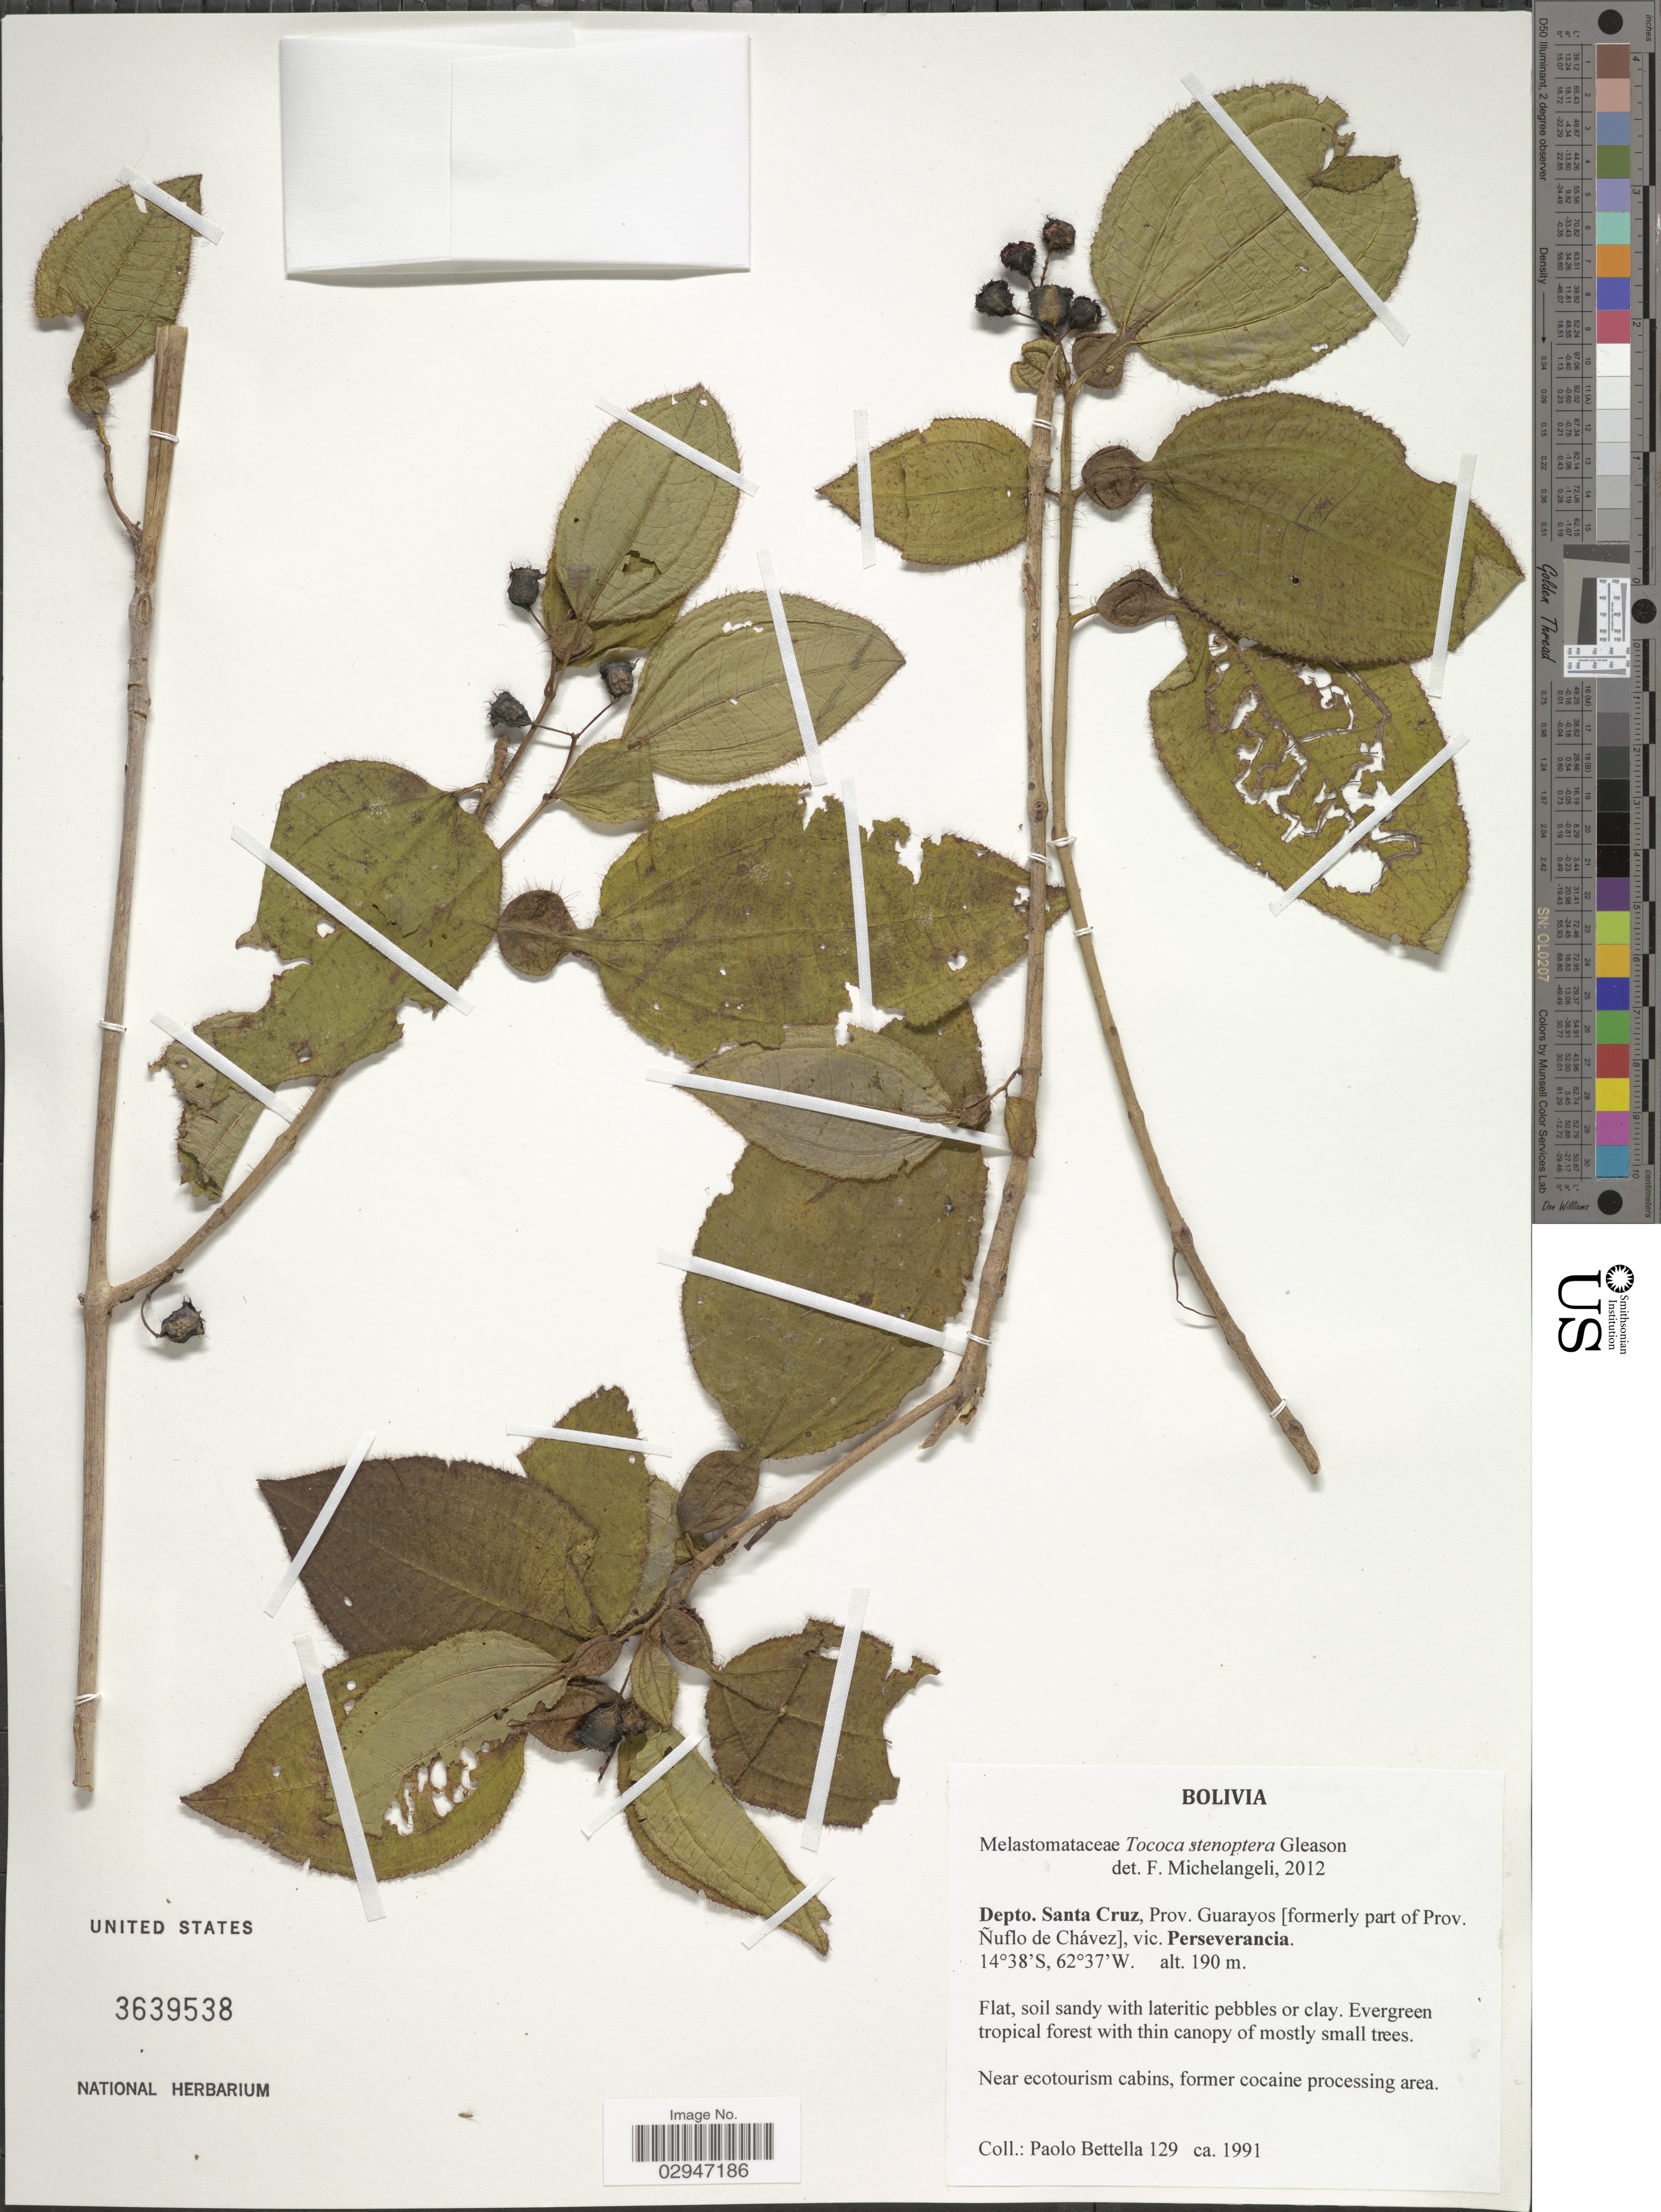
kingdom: Plantae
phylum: Tracheophyta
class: Magnoliopsida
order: Myrtales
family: Melastomataceae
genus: Tococa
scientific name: Tococa stenoptera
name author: Gleason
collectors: P. Bettella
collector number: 129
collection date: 1991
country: Bolivia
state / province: Santa Cruz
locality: Depto. Santa Cruz, Prov. Guarayos [formerly part of Prov. Ñuflo de Chávez], vic. Perseverancia.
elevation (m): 190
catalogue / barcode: US 3639538